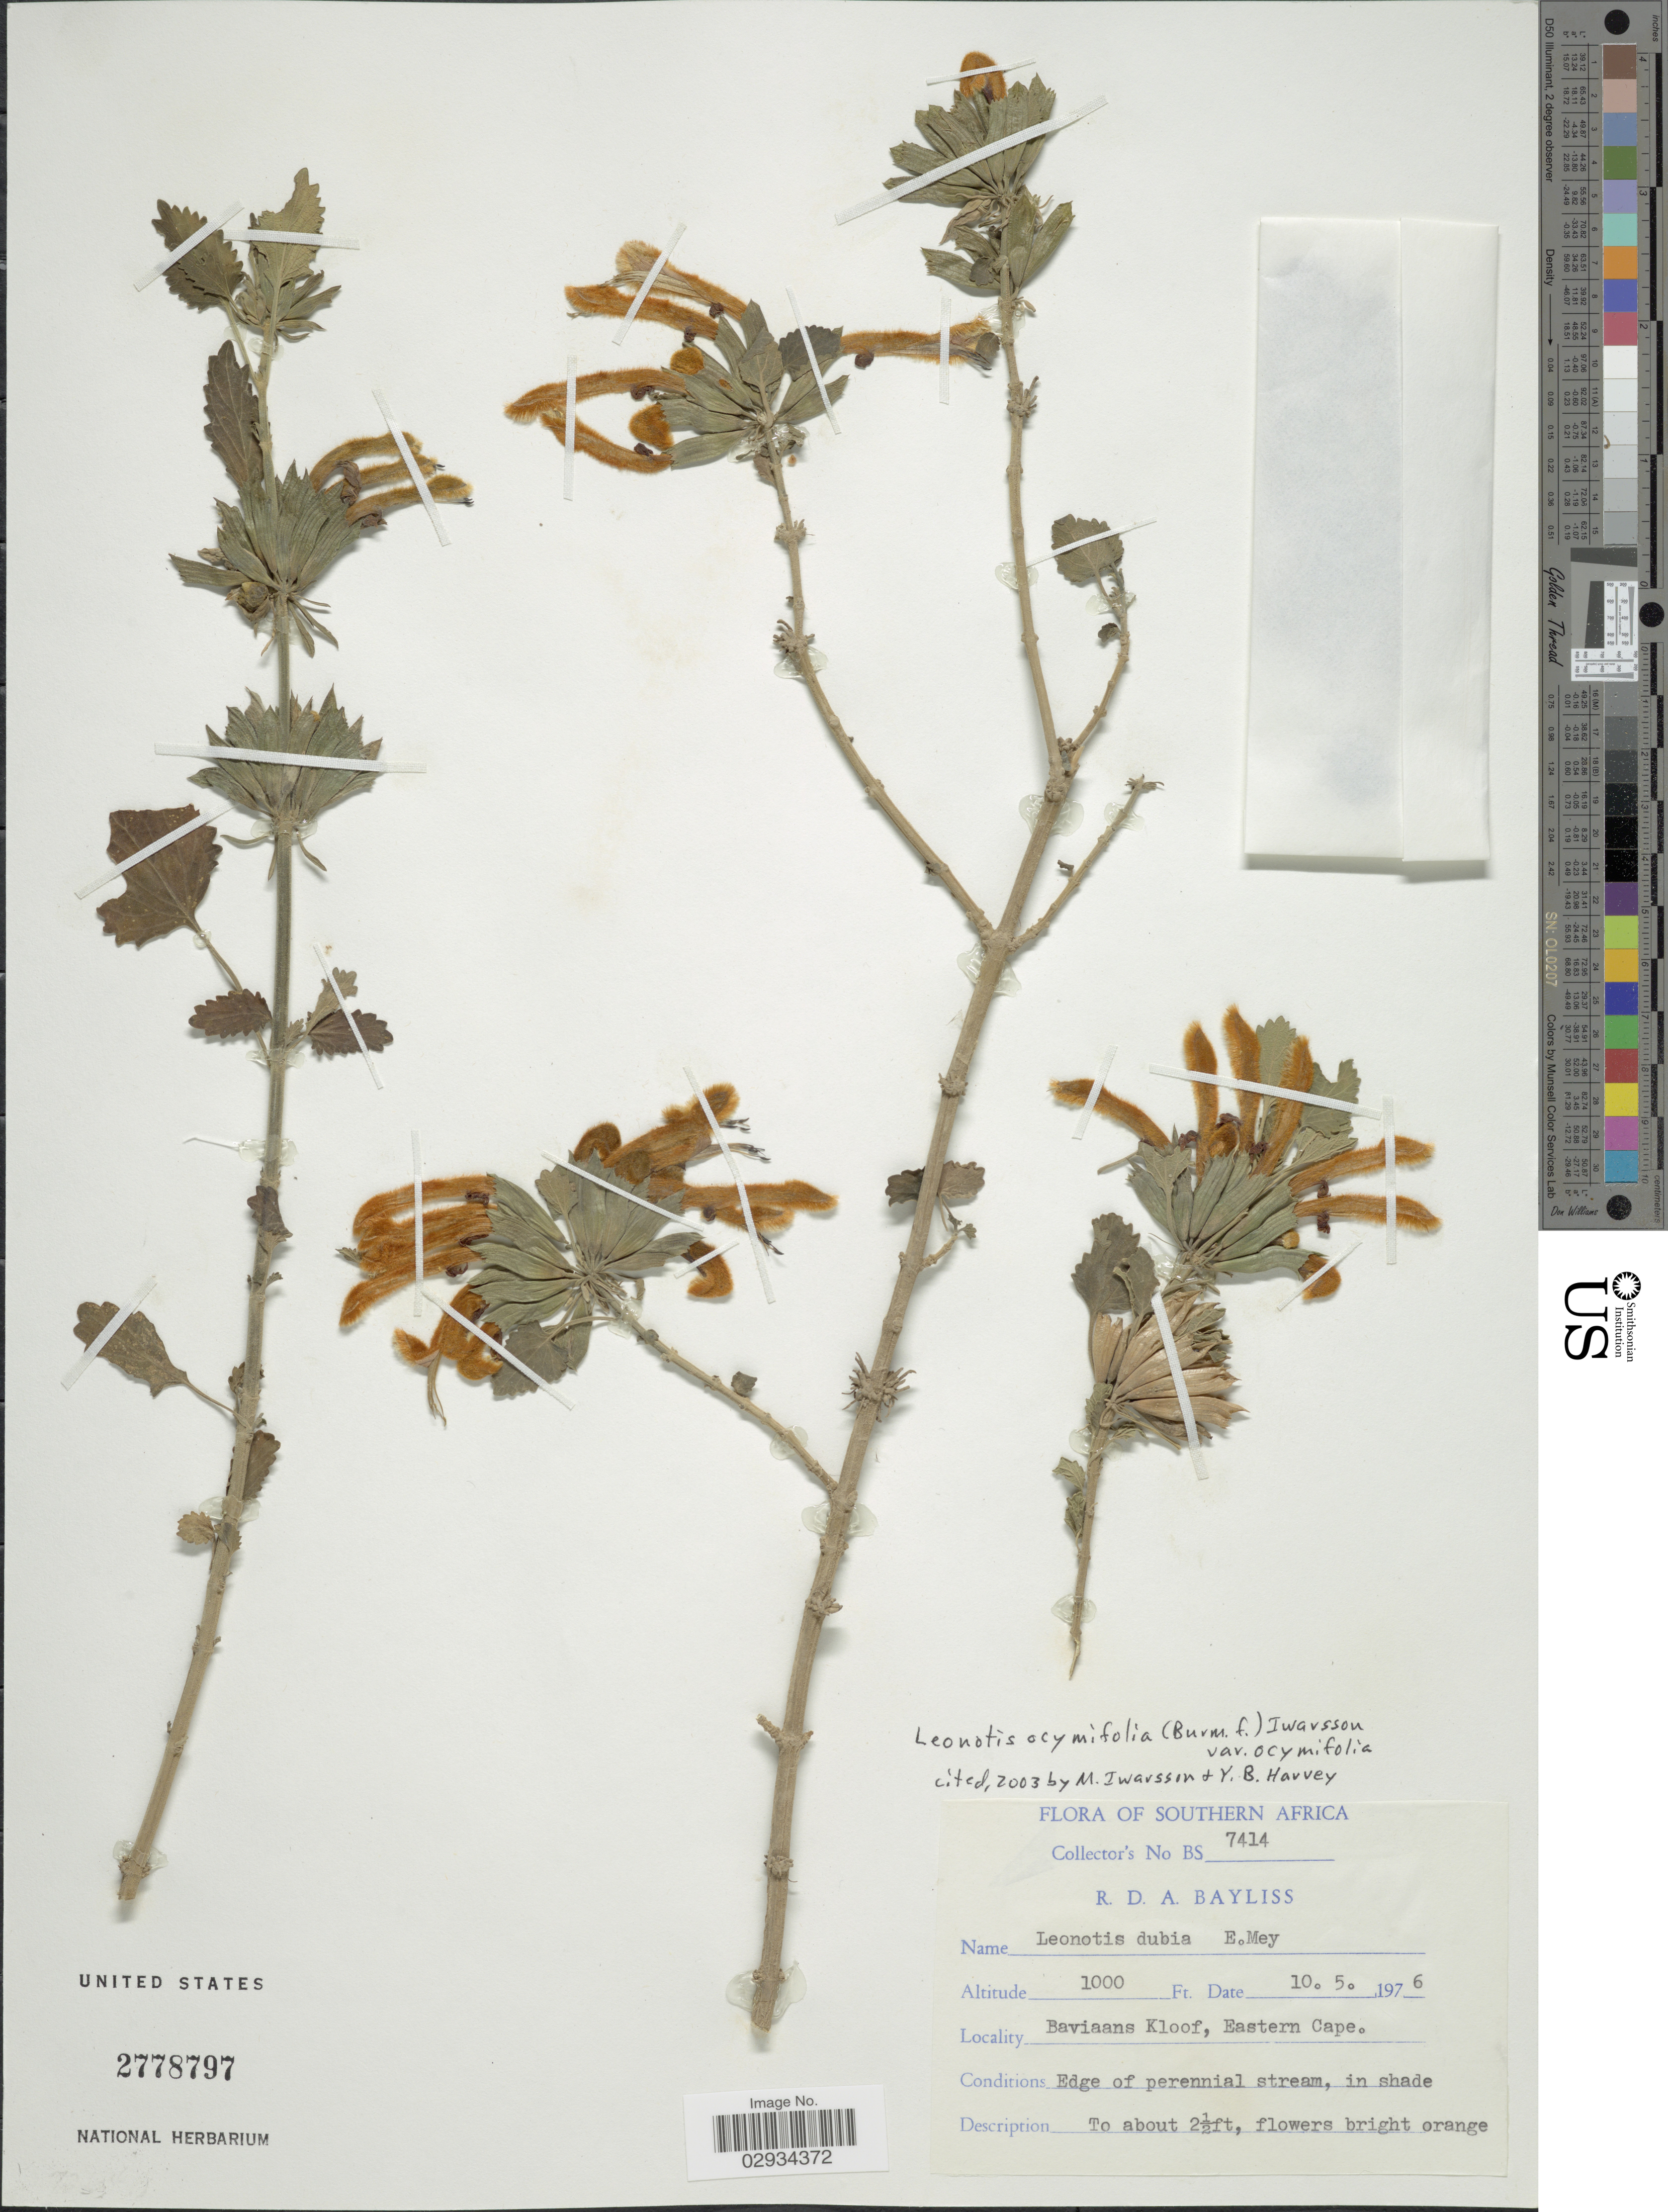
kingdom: Plantae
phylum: Tracheophyta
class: Magnoliopsida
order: Lamiales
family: Lamiaceae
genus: Leonotis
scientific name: Leonotis ocymifolia var. ocymifolia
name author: (Burm. f.) Iwarsson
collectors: R. Bayliss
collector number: BS7414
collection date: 1976-05-10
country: South Africa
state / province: Eastern Cape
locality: Baviaans Kloof, Eastern Cape.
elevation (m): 305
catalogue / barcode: US 2778797